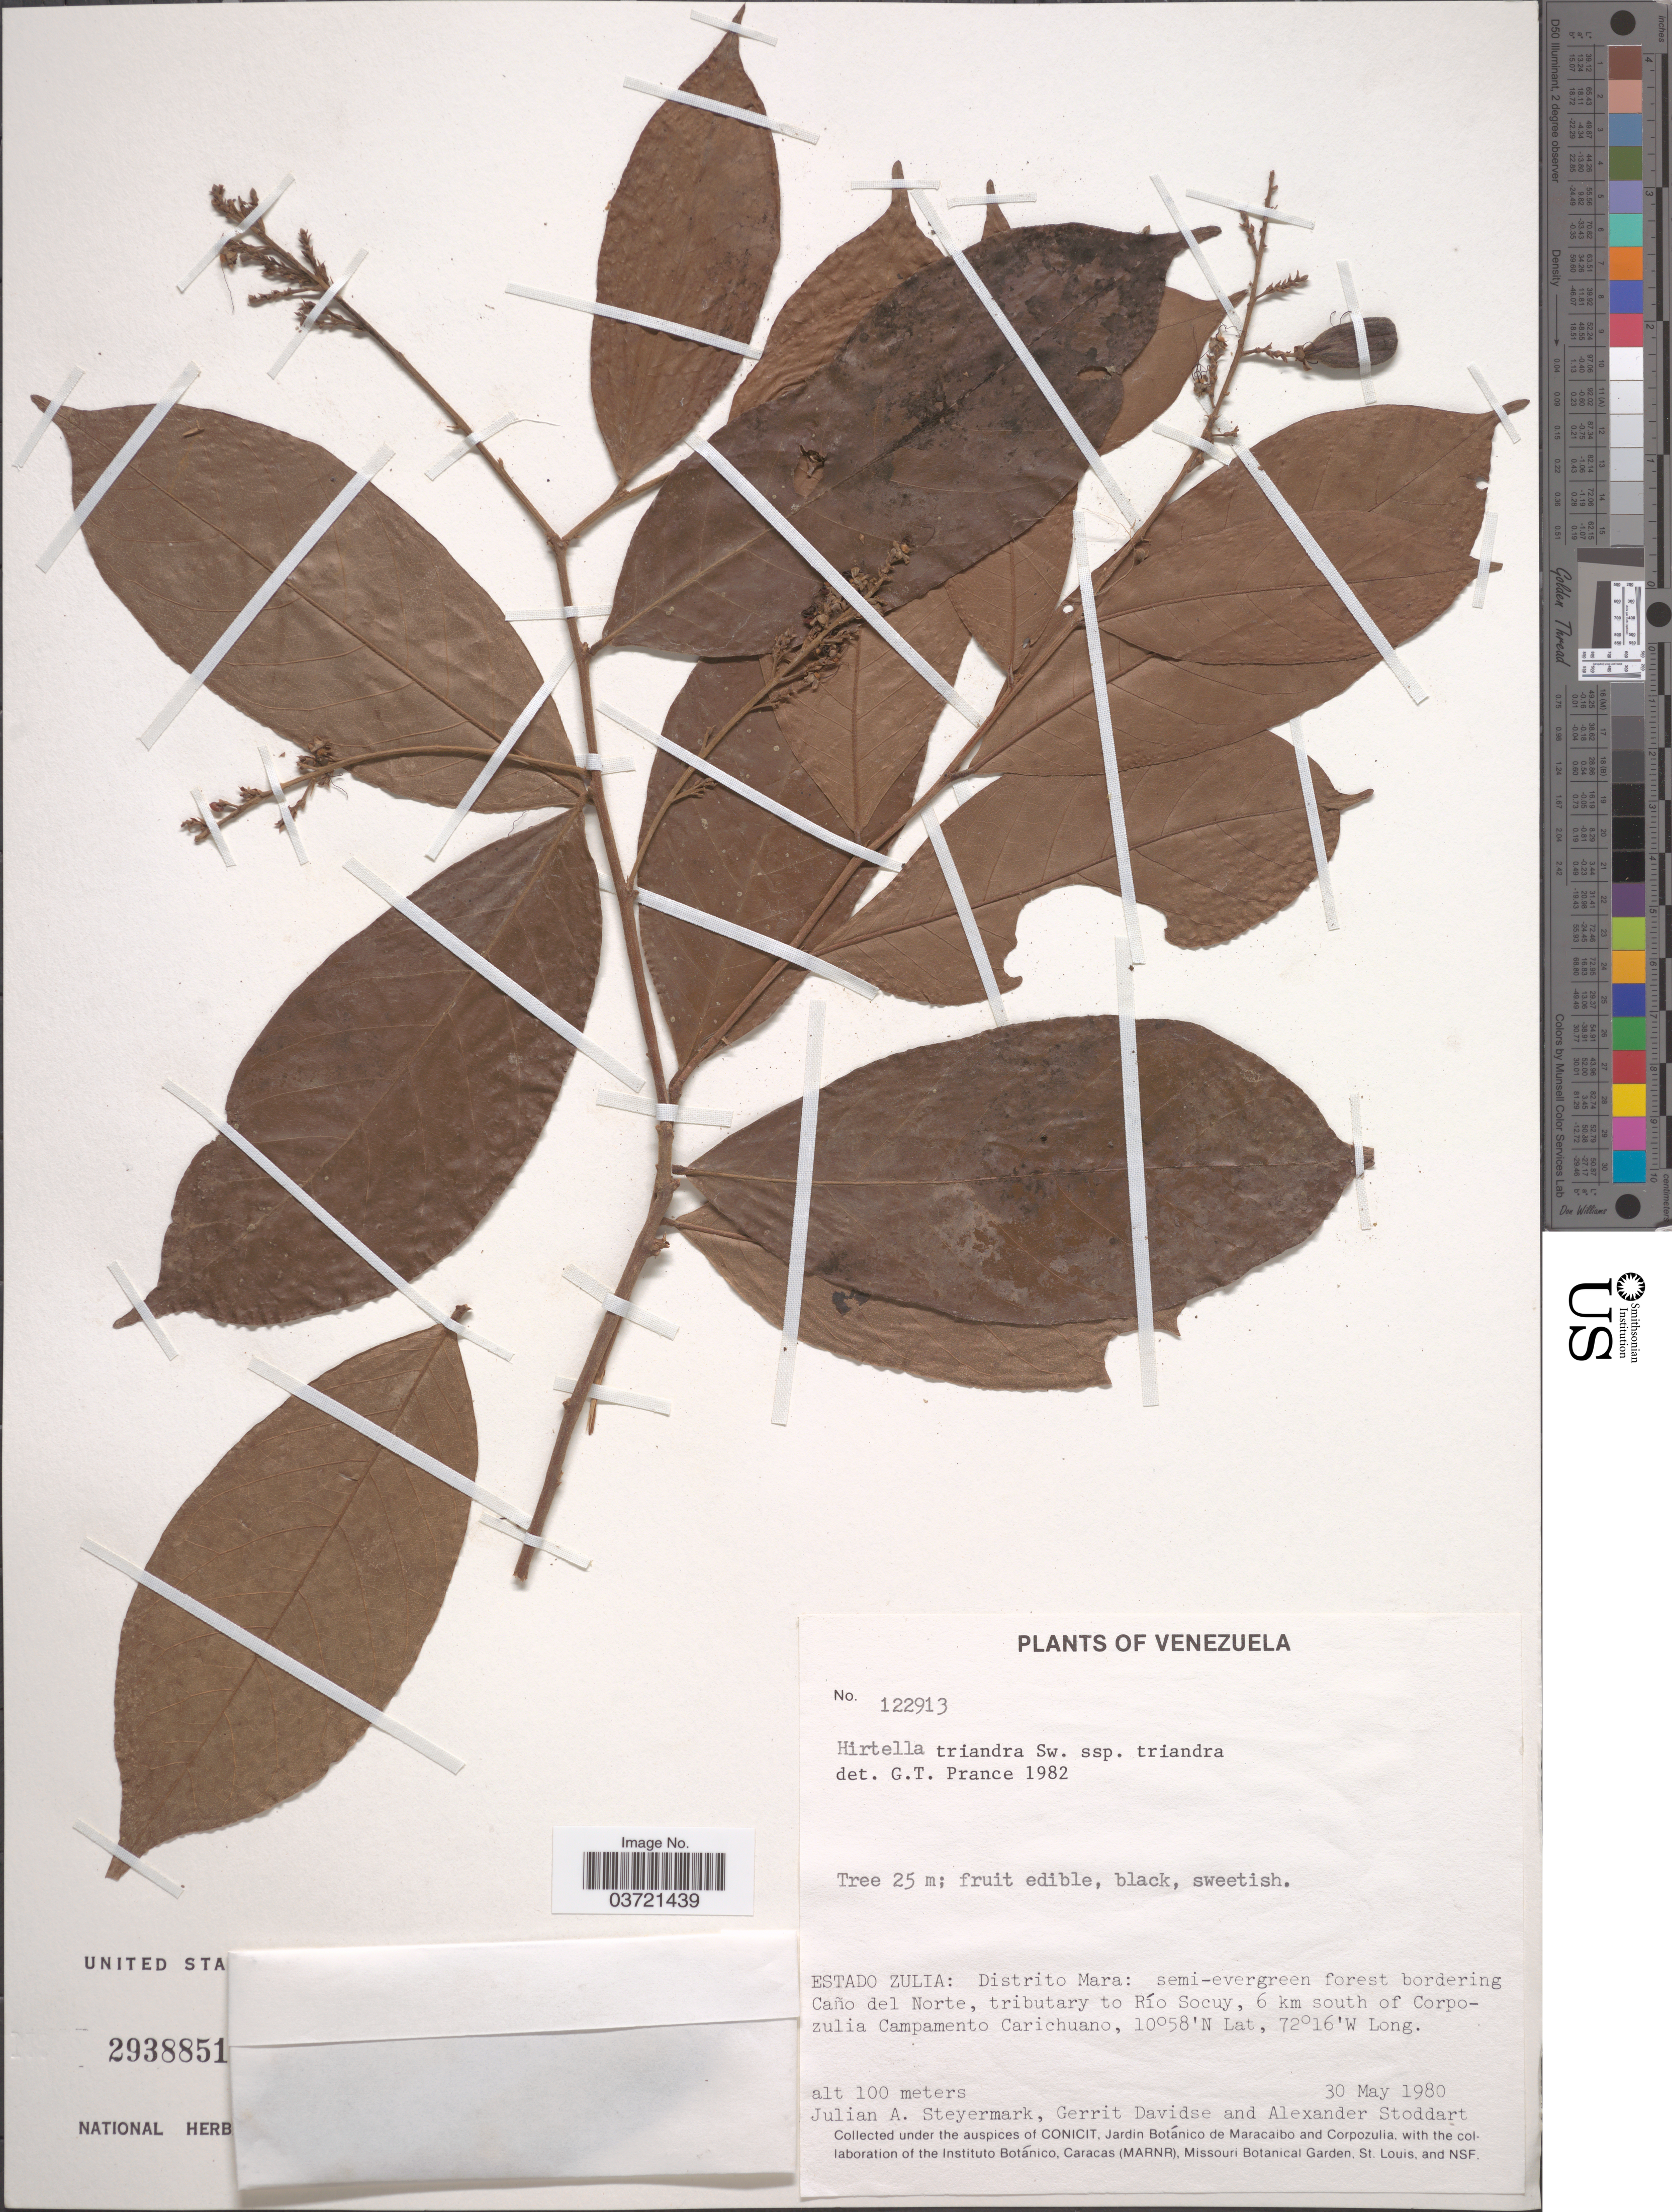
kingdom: Plantae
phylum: Tracheophyta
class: Magnoliopsida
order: Malpighiales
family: Chrysobalanaceae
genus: Hirtella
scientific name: Hirtella triandra subsp. triandra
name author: Sw.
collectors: J. Steyermark, G. Davidse & A. Stoddart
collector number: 122913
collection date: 1980-05-30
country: Venezuela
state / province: Zulia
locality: Distrito Mara: semi-evergreen forest bordering Caño del Norte, tributary to Río Socuy, 6 km south of Corpozulia Campamento Carichuano.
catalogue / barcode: US 2938851